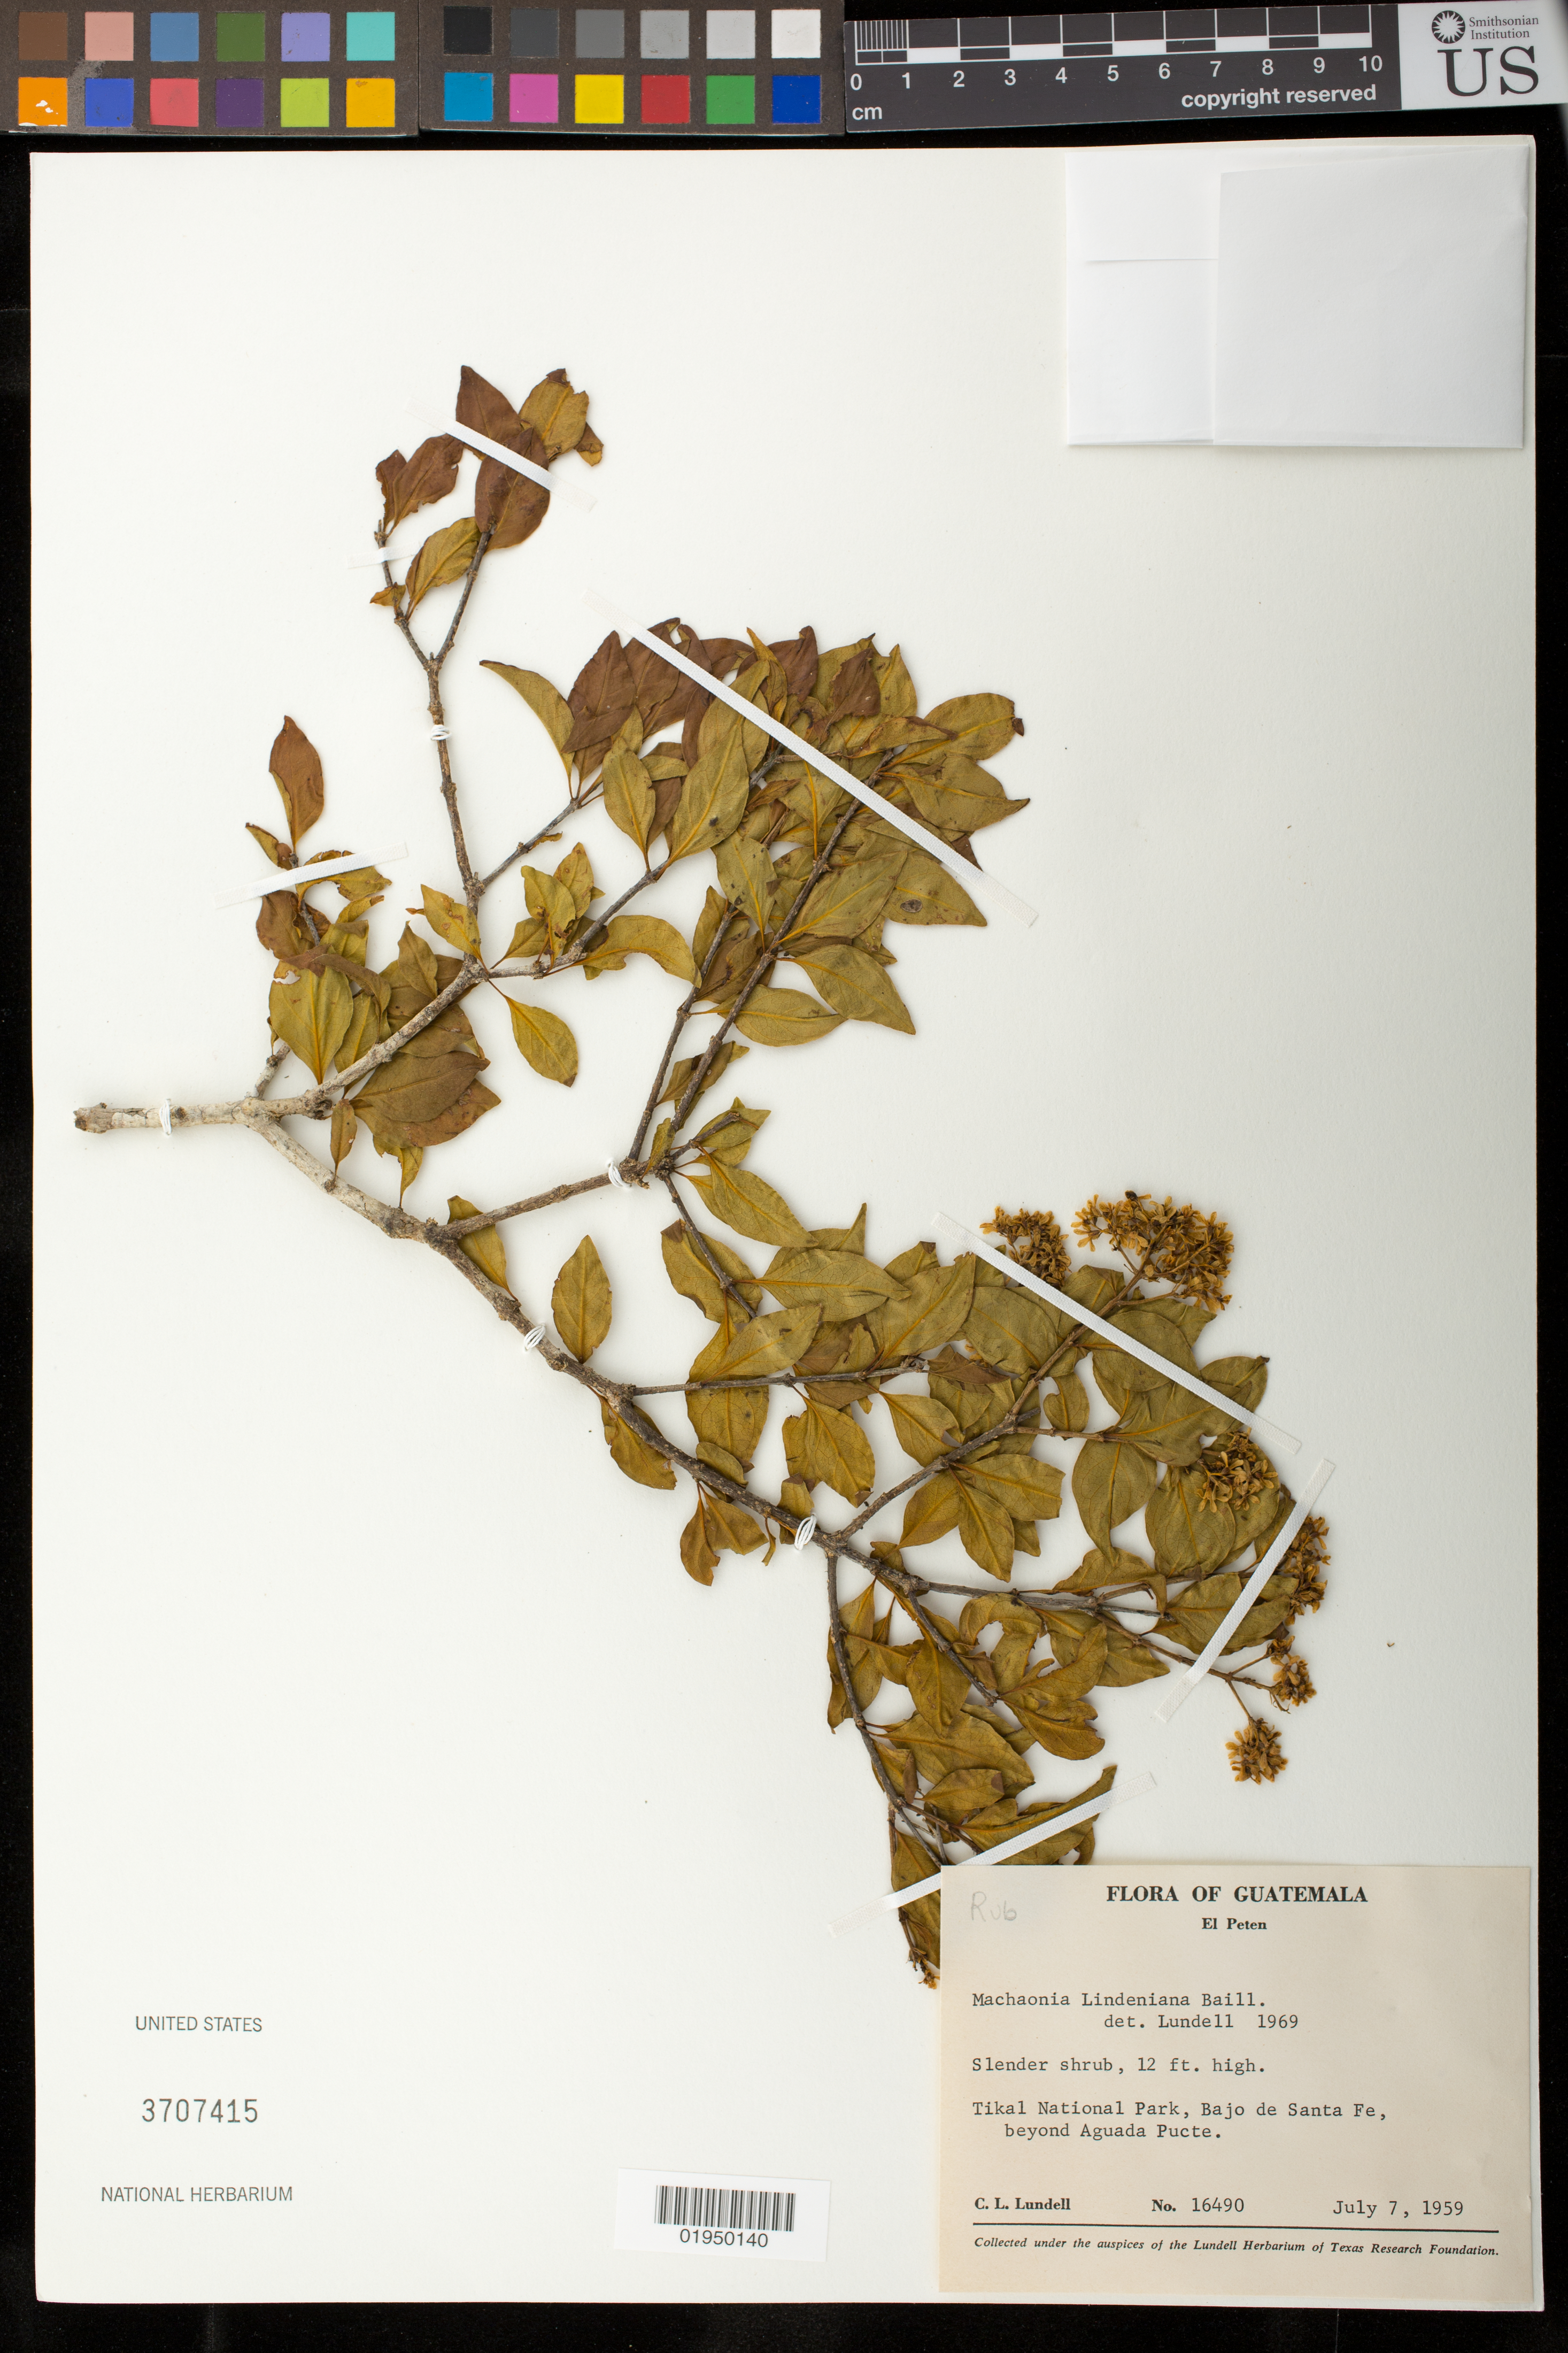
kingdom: Plantae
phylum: Tracheophyta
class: Magnoliopsida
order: Gentianales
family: Rubiaceae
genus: Machaonia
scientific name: Machaonia lindeniana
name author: Baill.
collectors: C. L. Lundell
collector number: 16490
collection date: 1959-07-07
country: Guatemala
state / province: El Petén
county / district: Flores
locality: Tikal National Park, Bajo de santa fe, beyond Aguada Pucte.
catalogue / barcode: US 3707415